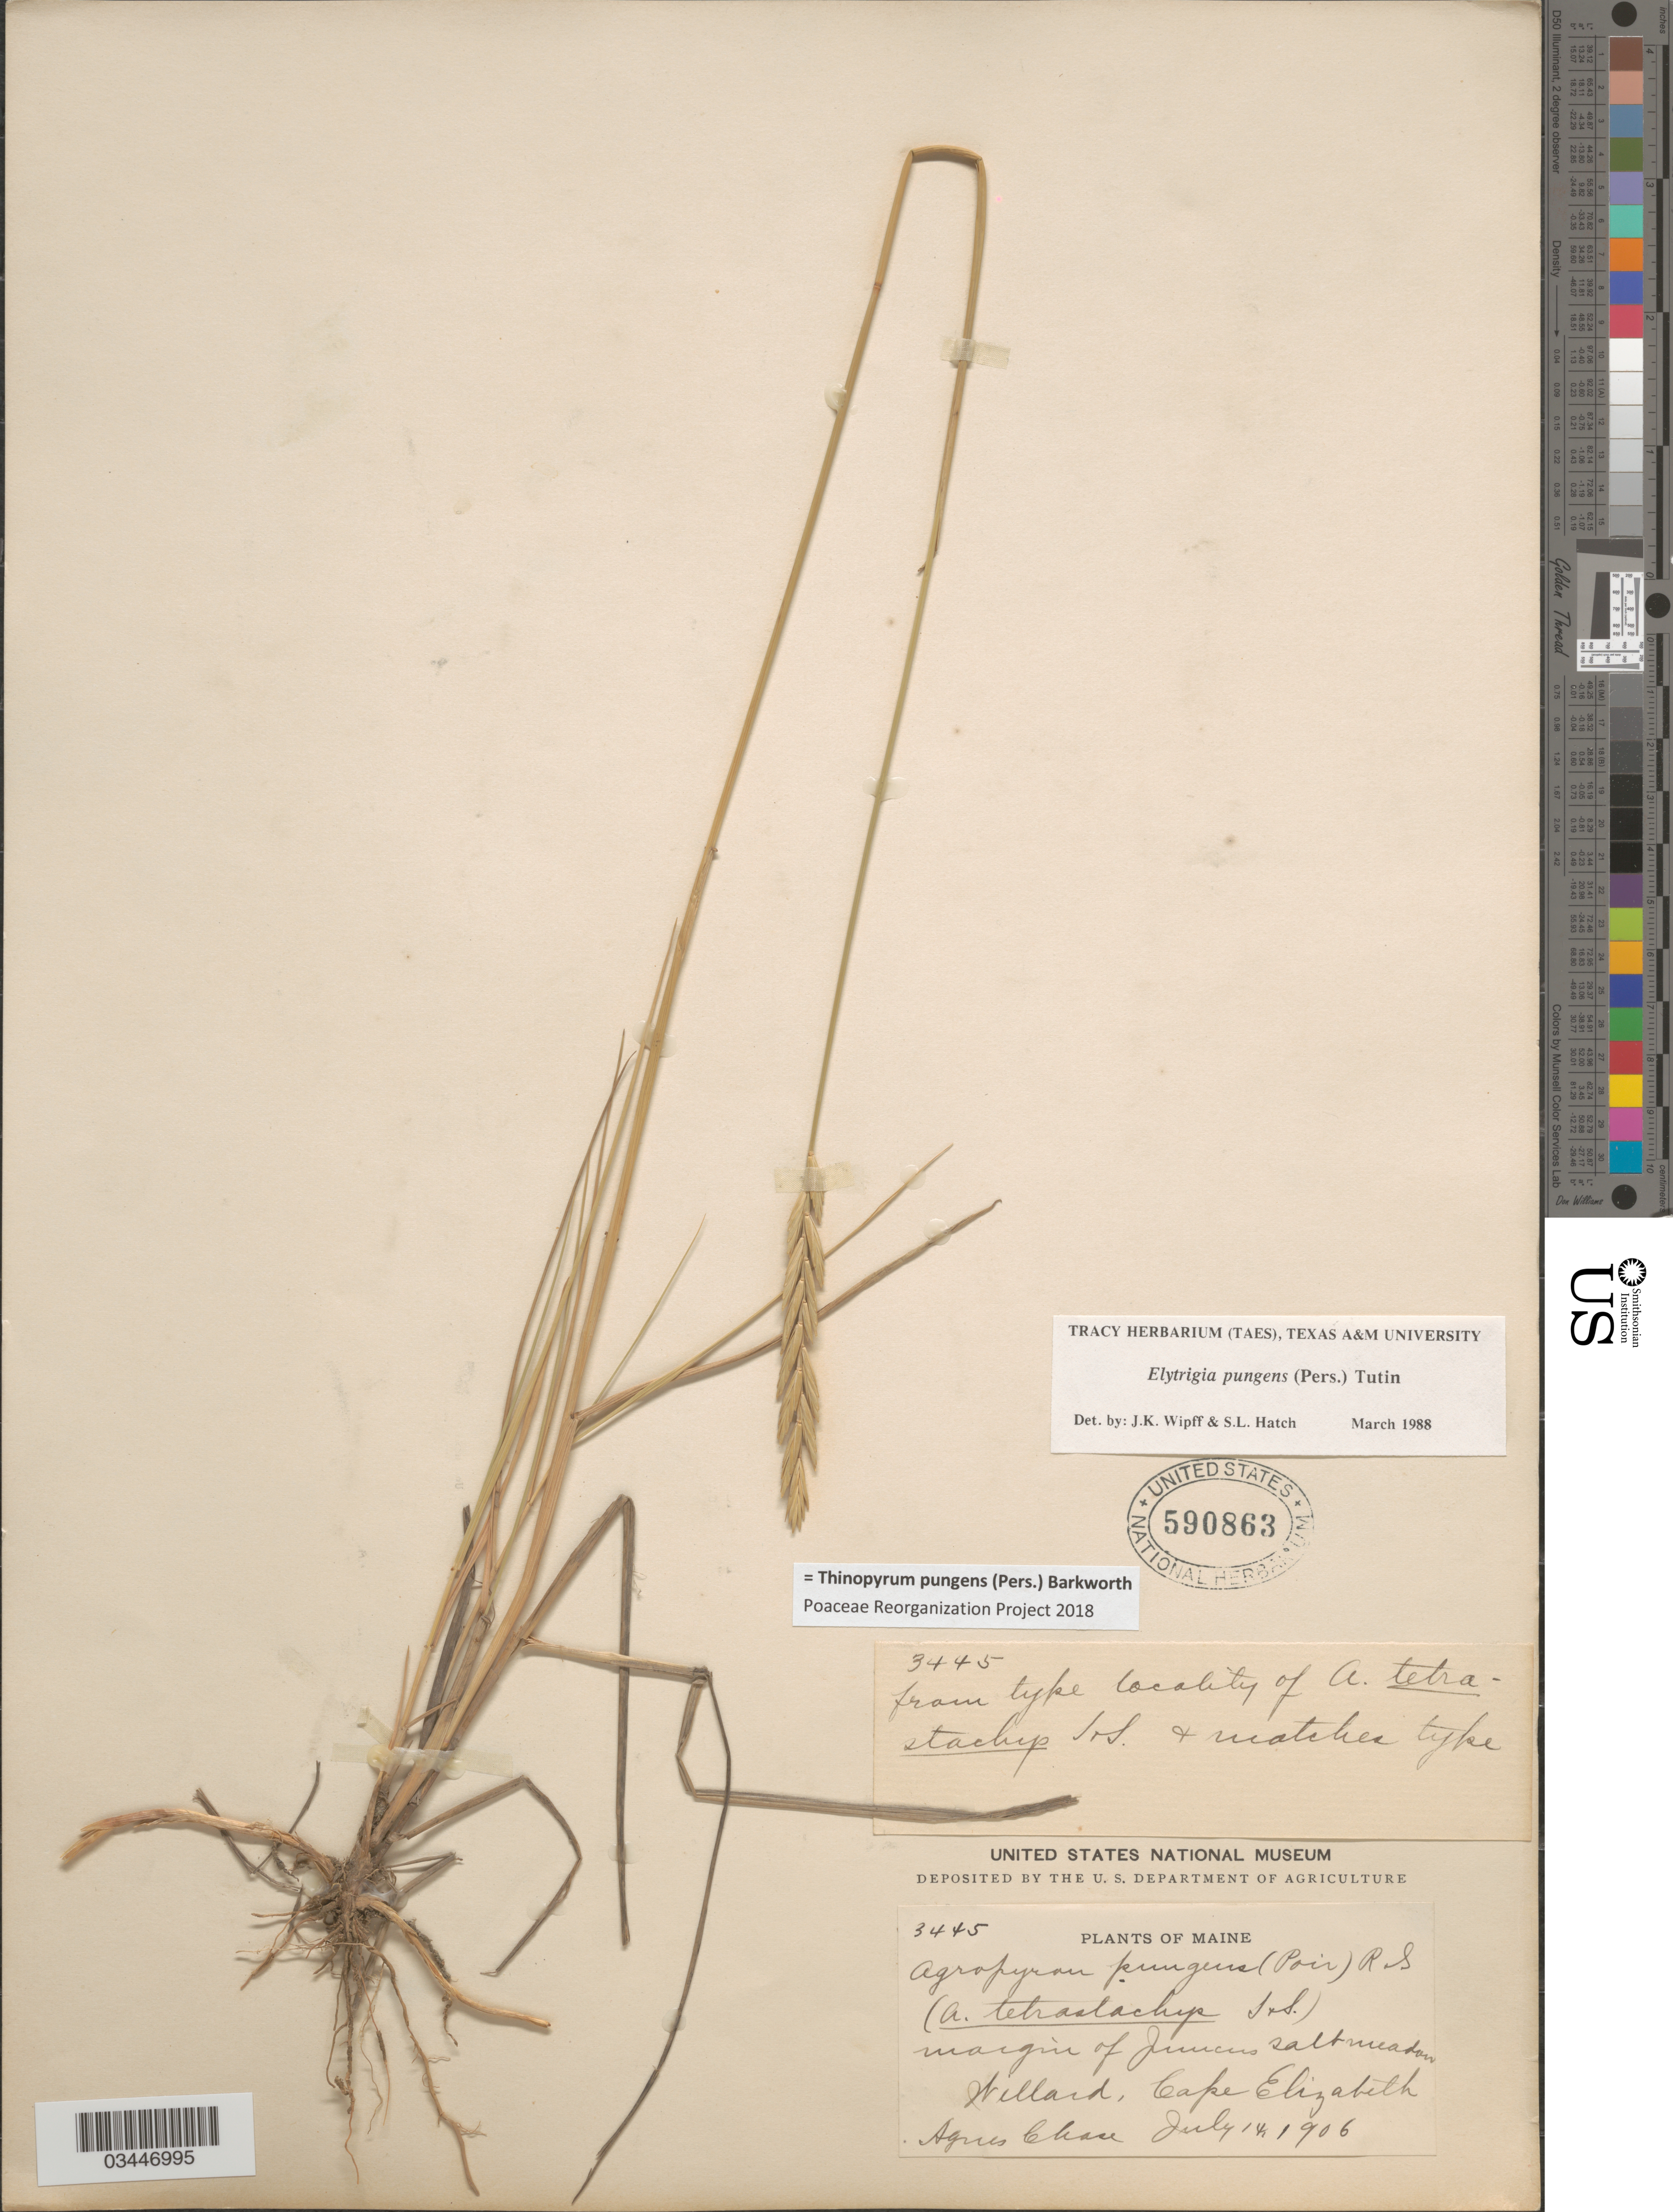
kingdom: Plantae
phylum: Tracheophyta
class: Liliopsida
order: Poales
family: Poaceae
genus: Thinopyrum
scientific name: Thinopyrum pungens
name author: (Pers.) Barkworth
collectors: A. Chase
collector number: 3445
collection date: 1906-07-14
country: United States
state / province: Maine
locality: Margin of Juncus salt meadow. Willard, Cape Elizabeth.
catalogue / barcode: US 590863